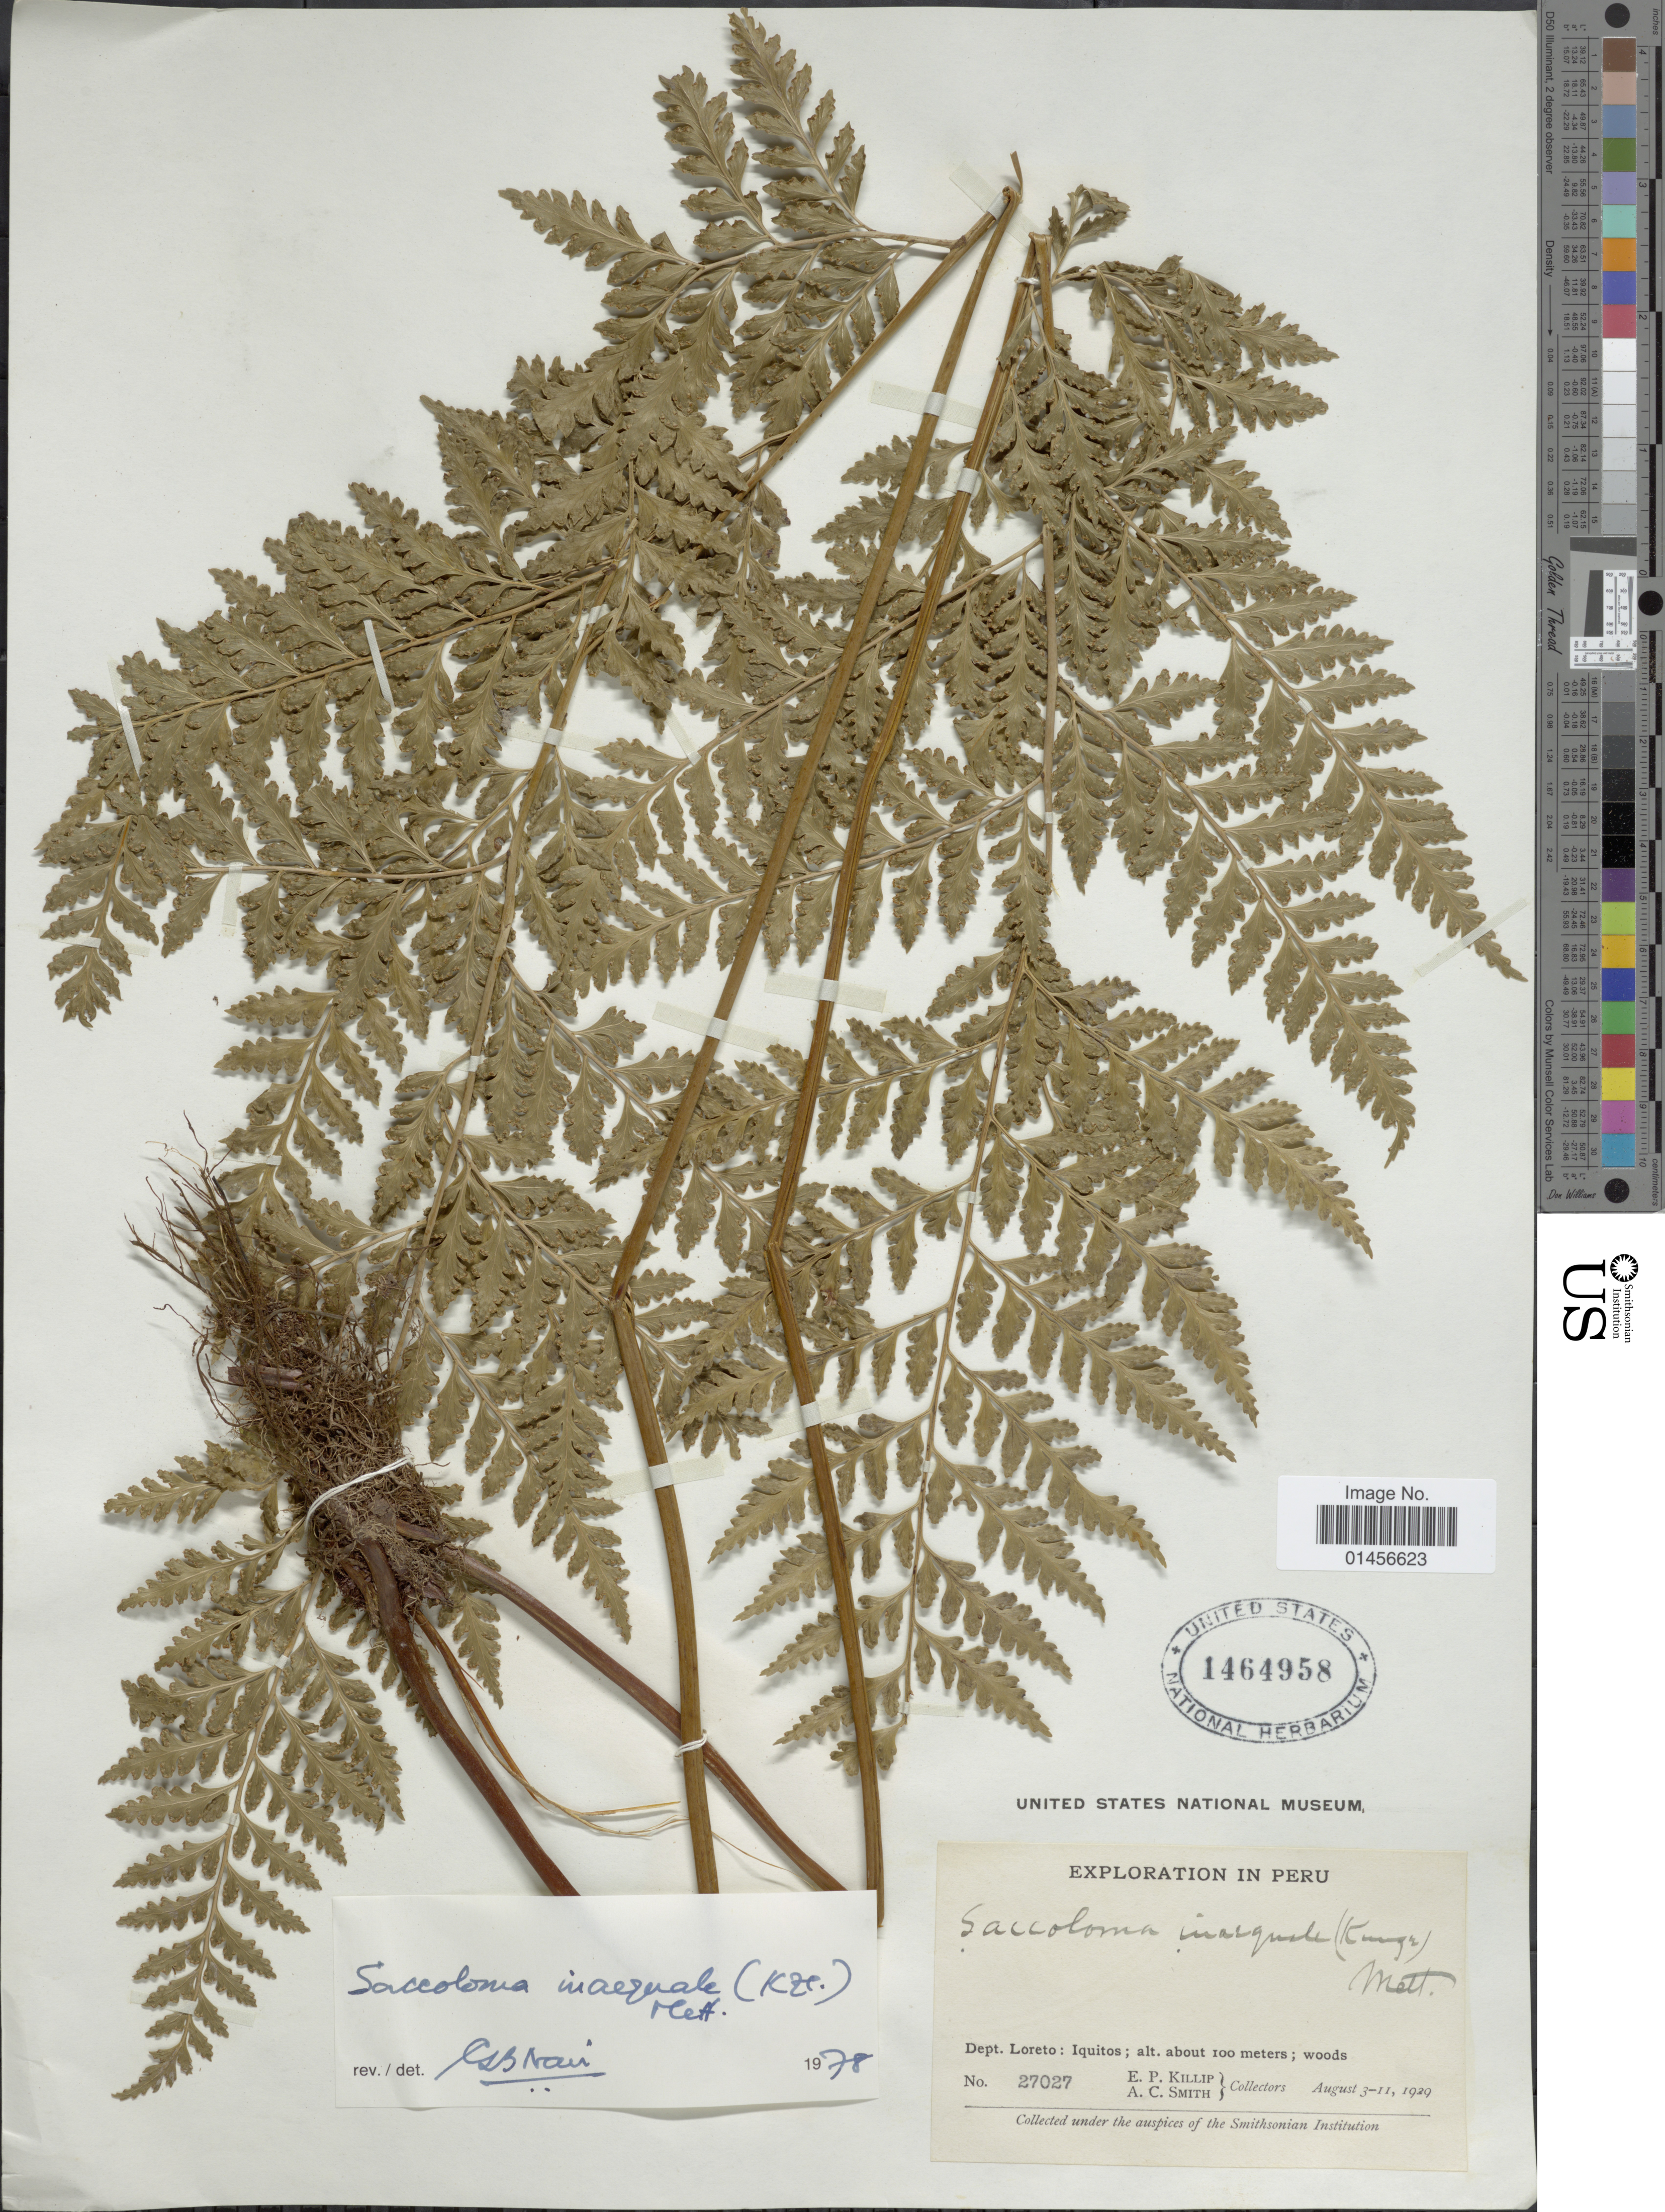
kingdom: Plantae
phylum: Tracheophyta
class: Polypodiopsida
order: Polypodiales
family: Saccolomataceae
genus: Saccoloma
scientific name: Saccoloma inaequale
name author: (Kunze) Mett.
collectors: E. P. Killip & A. C. Smith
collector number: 27027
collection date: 1929-08-03/1929-08-11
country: Peru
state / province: Loreto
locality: Iquito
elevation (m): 100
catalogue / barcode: US 1464758